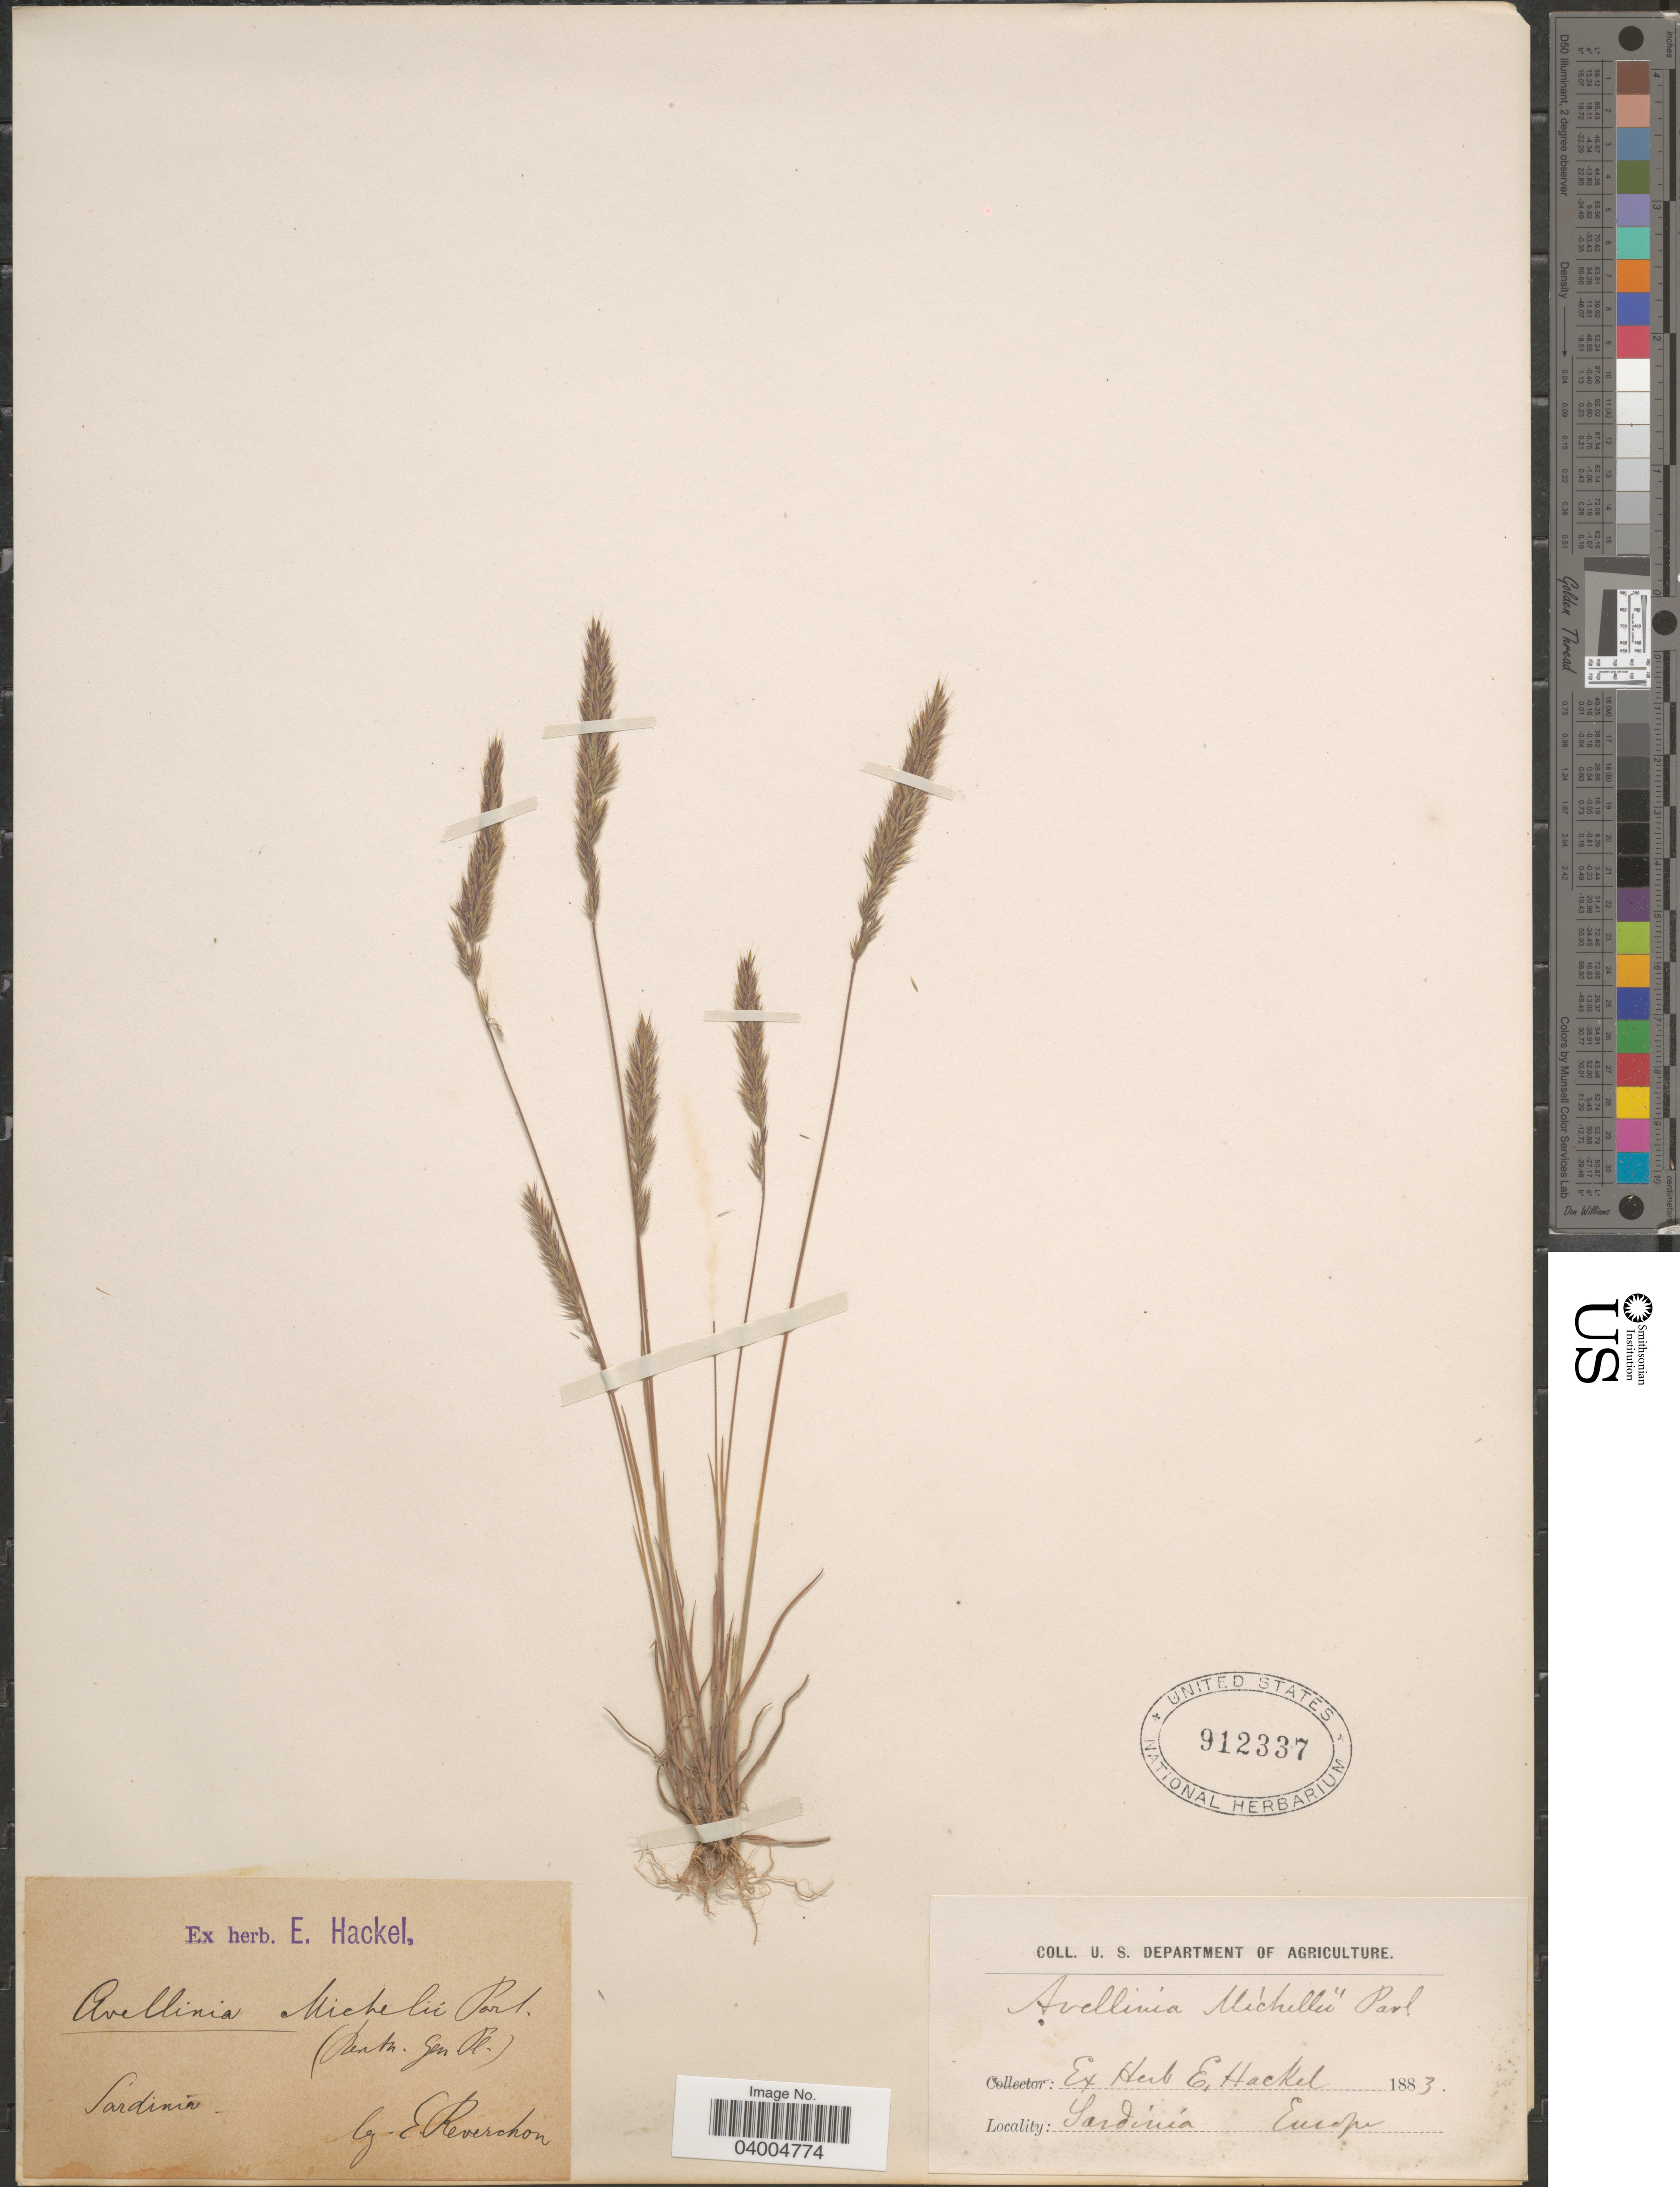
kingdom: Plantae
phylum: Tracheophyta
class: Liliopsida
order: Poales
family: Poaceae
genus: Avellinia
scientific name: Avellinia michelii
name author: (Savi) Parl.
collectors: E. Reverchon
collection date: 1883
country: Italy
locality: Sardinia.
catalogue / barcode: US 912337